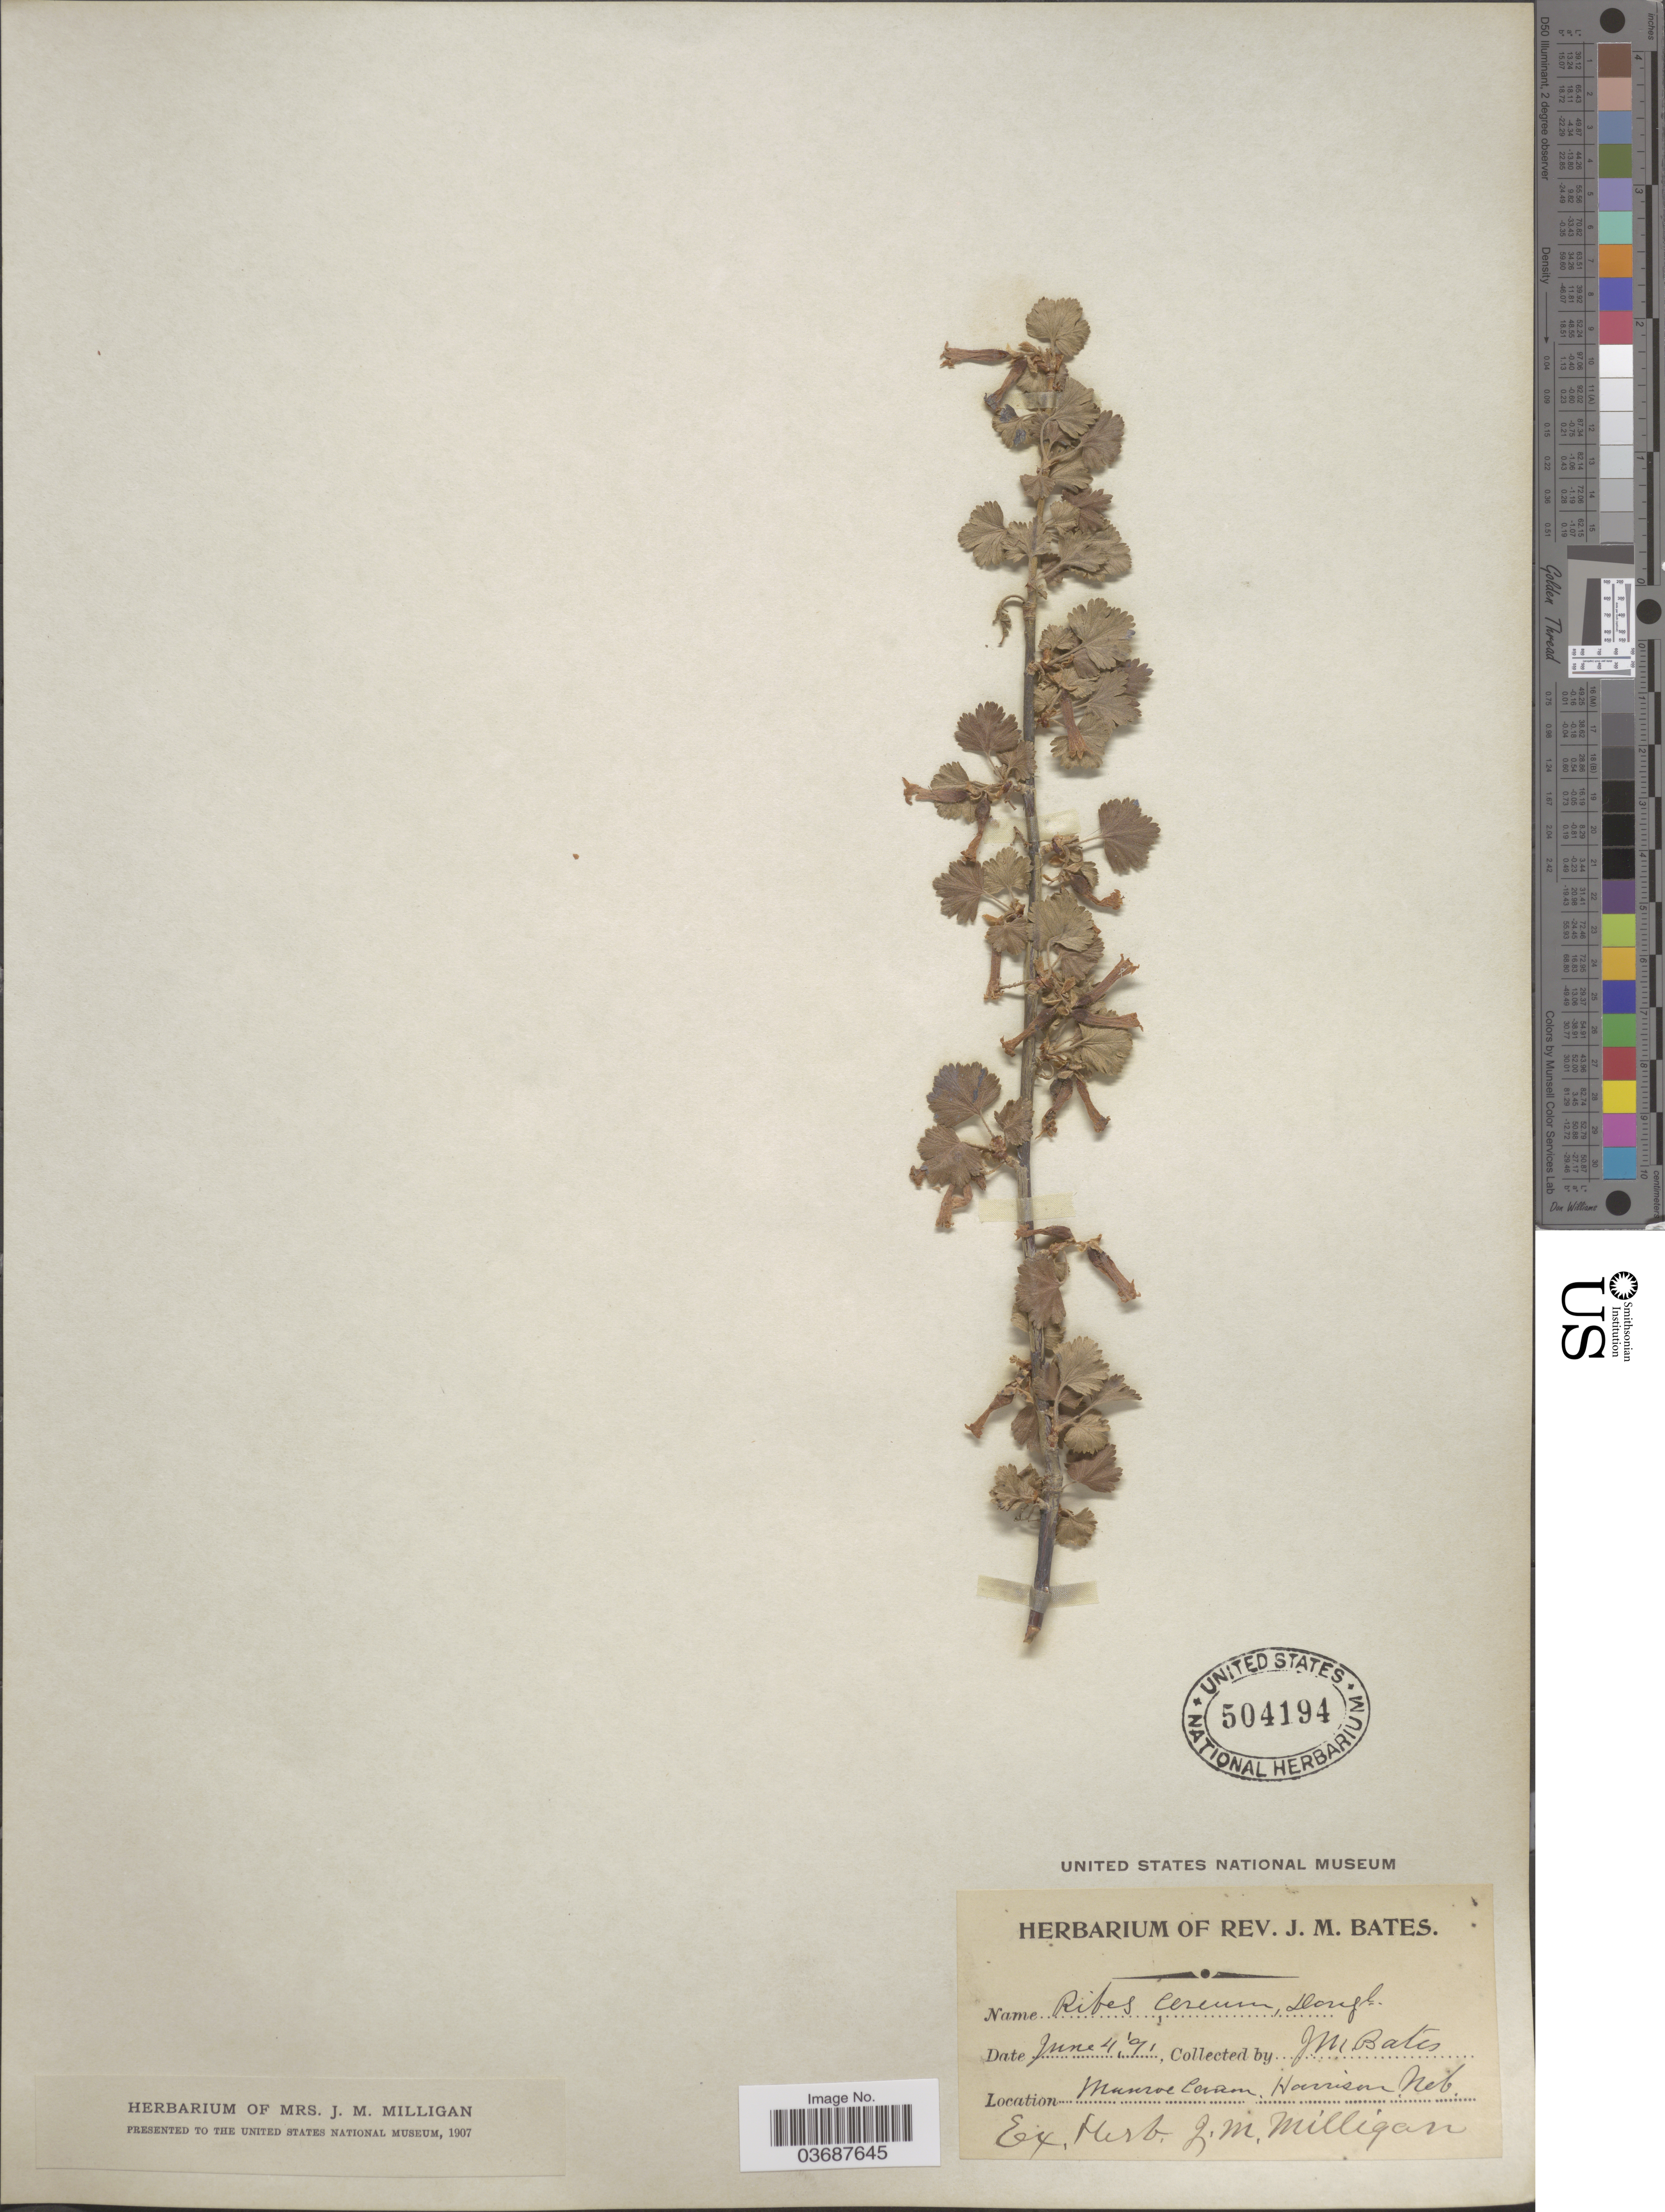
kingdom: Plantae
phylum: Tracheophyta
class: Magnoliopsida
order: Saxifragales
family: Grossulariaceae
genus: Ribes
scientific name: Ribes inebrians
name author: Lindl.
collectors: J. Bates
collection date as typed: Transcribed d/m/y: 4/6/91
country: United States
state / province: Nebraska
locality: Monroe Cañon, Harrison.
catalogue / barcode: US 504194